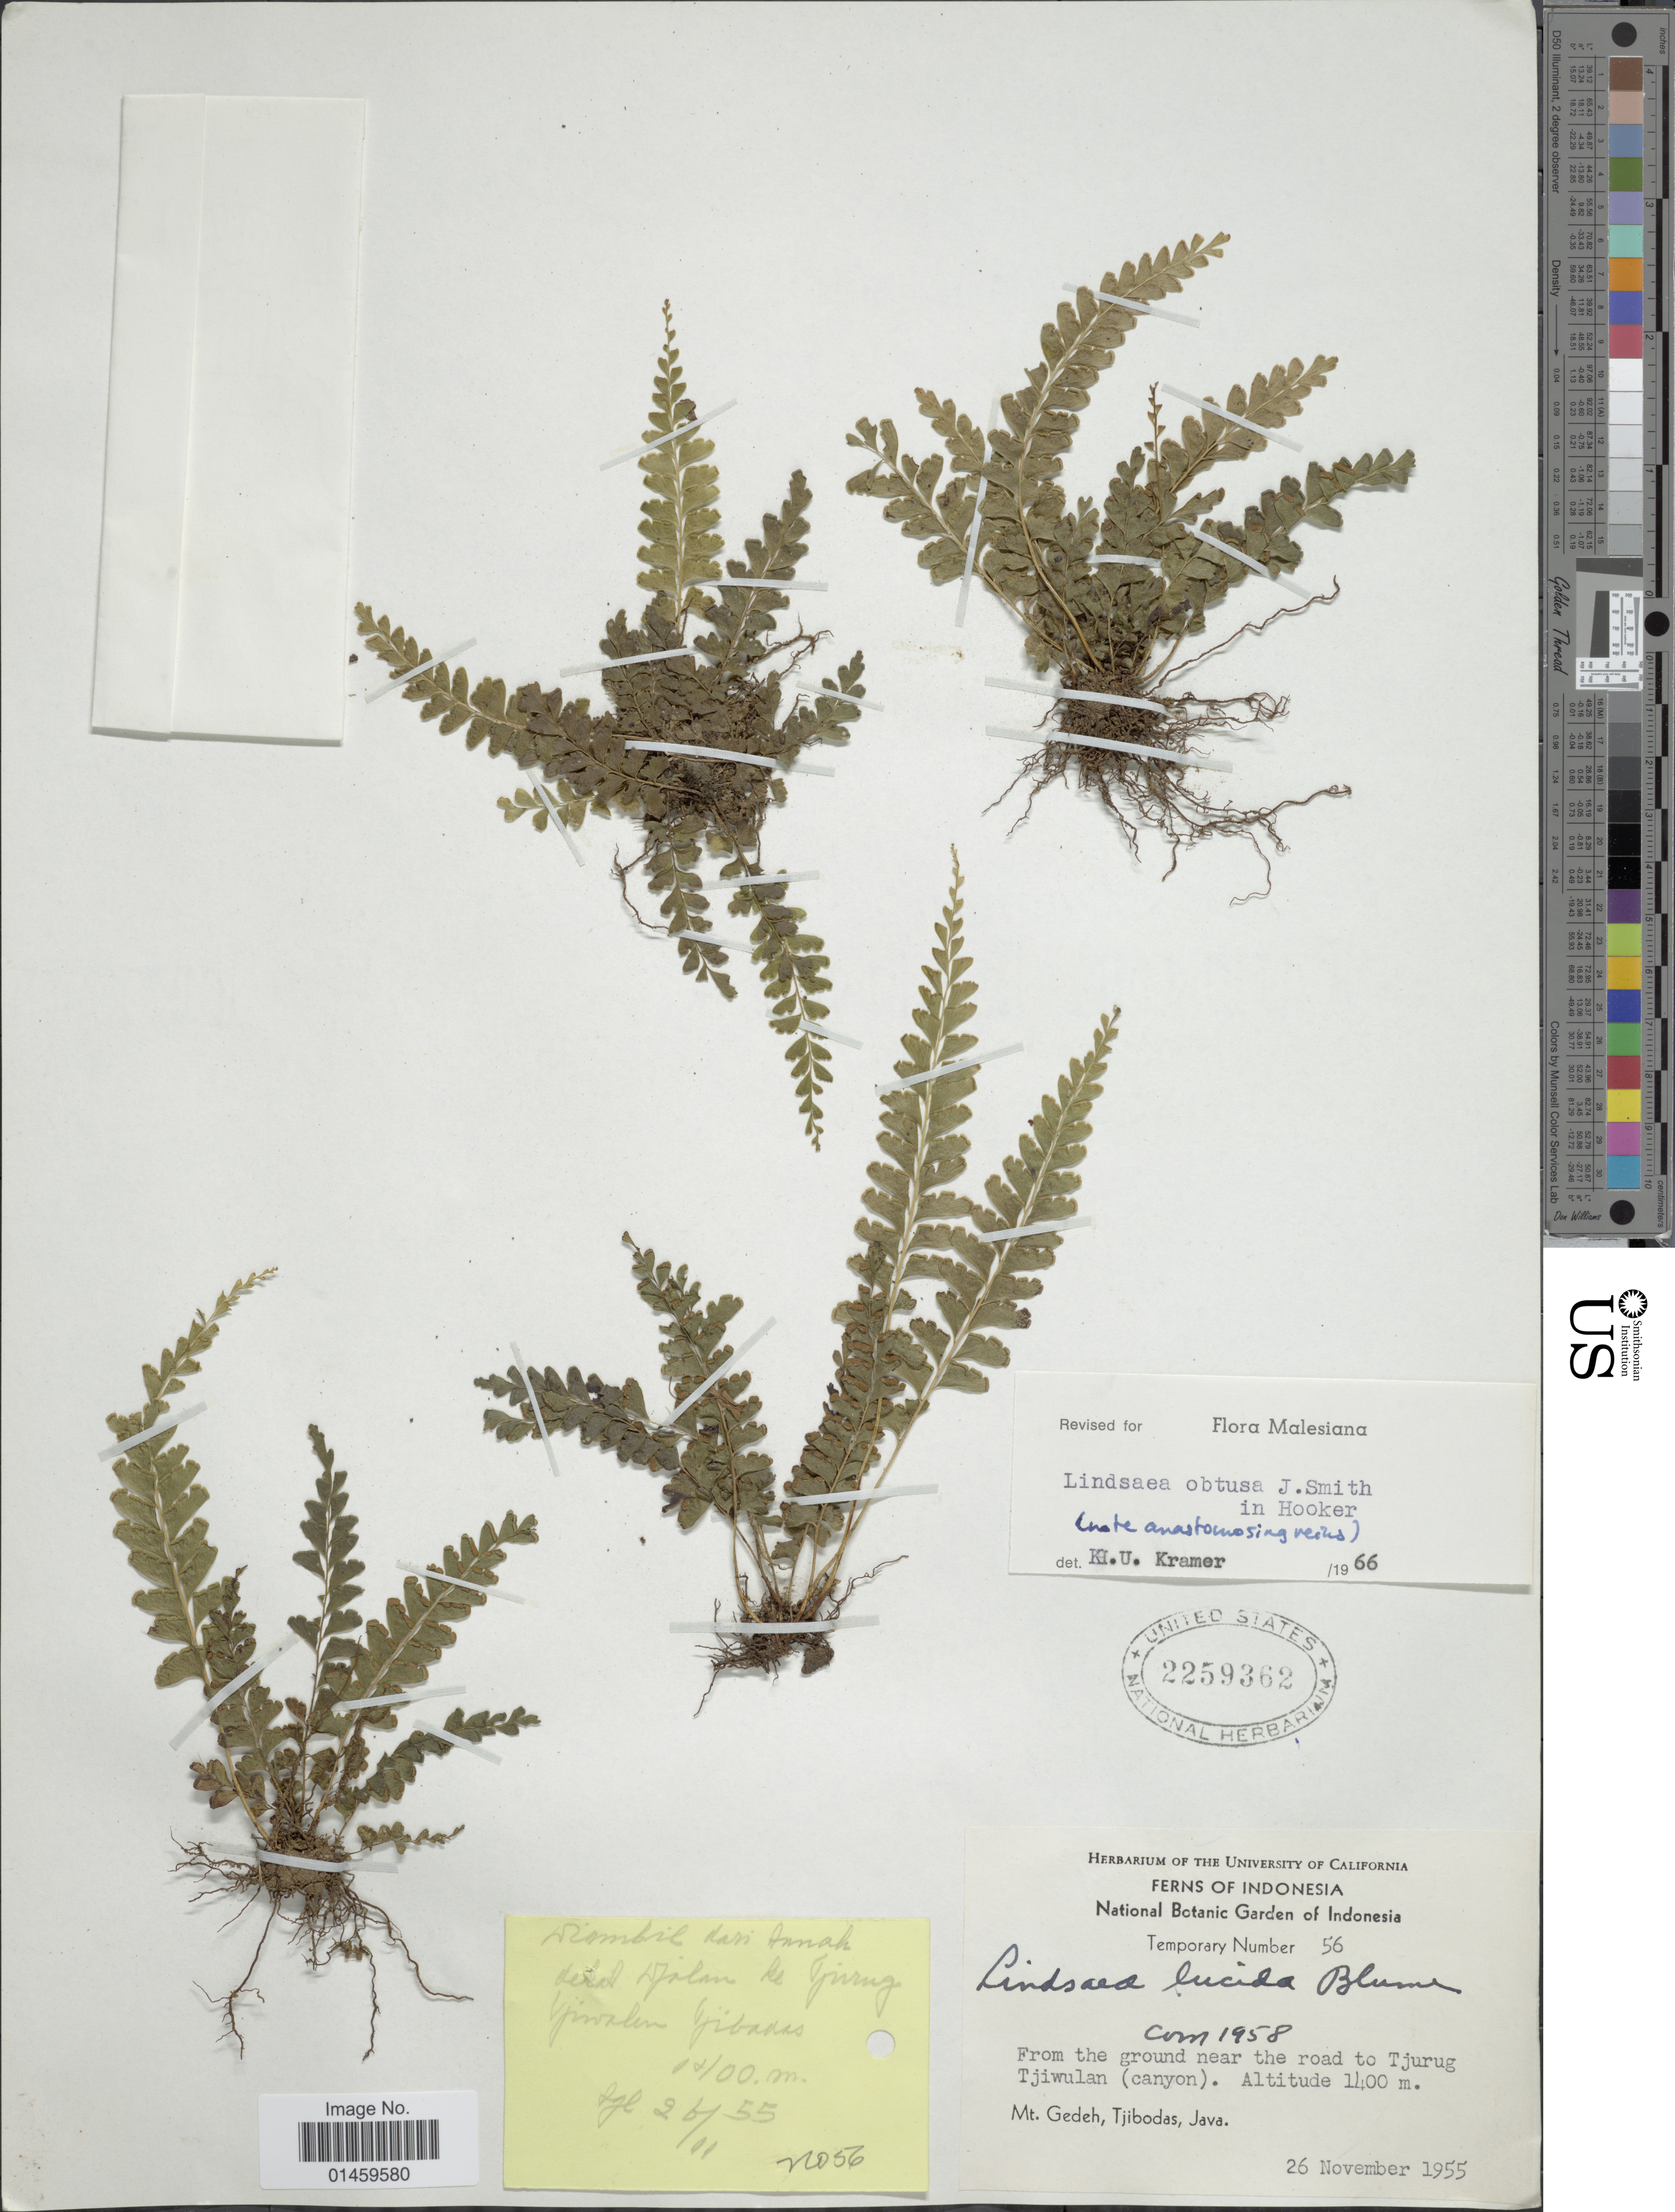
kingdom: Plantae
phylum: Tracheophyta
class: Polypodiopsida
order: Polypodiales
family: Lindsaeaceae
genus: Lindsaea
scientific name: Lindsaea obtusa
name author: J. Sm. ex Hook.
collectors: National Botanic Garden of Indonesia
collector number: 56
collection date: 1955-11-26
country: Indonesia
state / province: Java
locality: From the ground near the road to Tjurug Tjiwulan (canyon). Mt. Gedeh, Tjibodas, Java.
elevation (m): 1400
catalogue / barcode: US 2259362